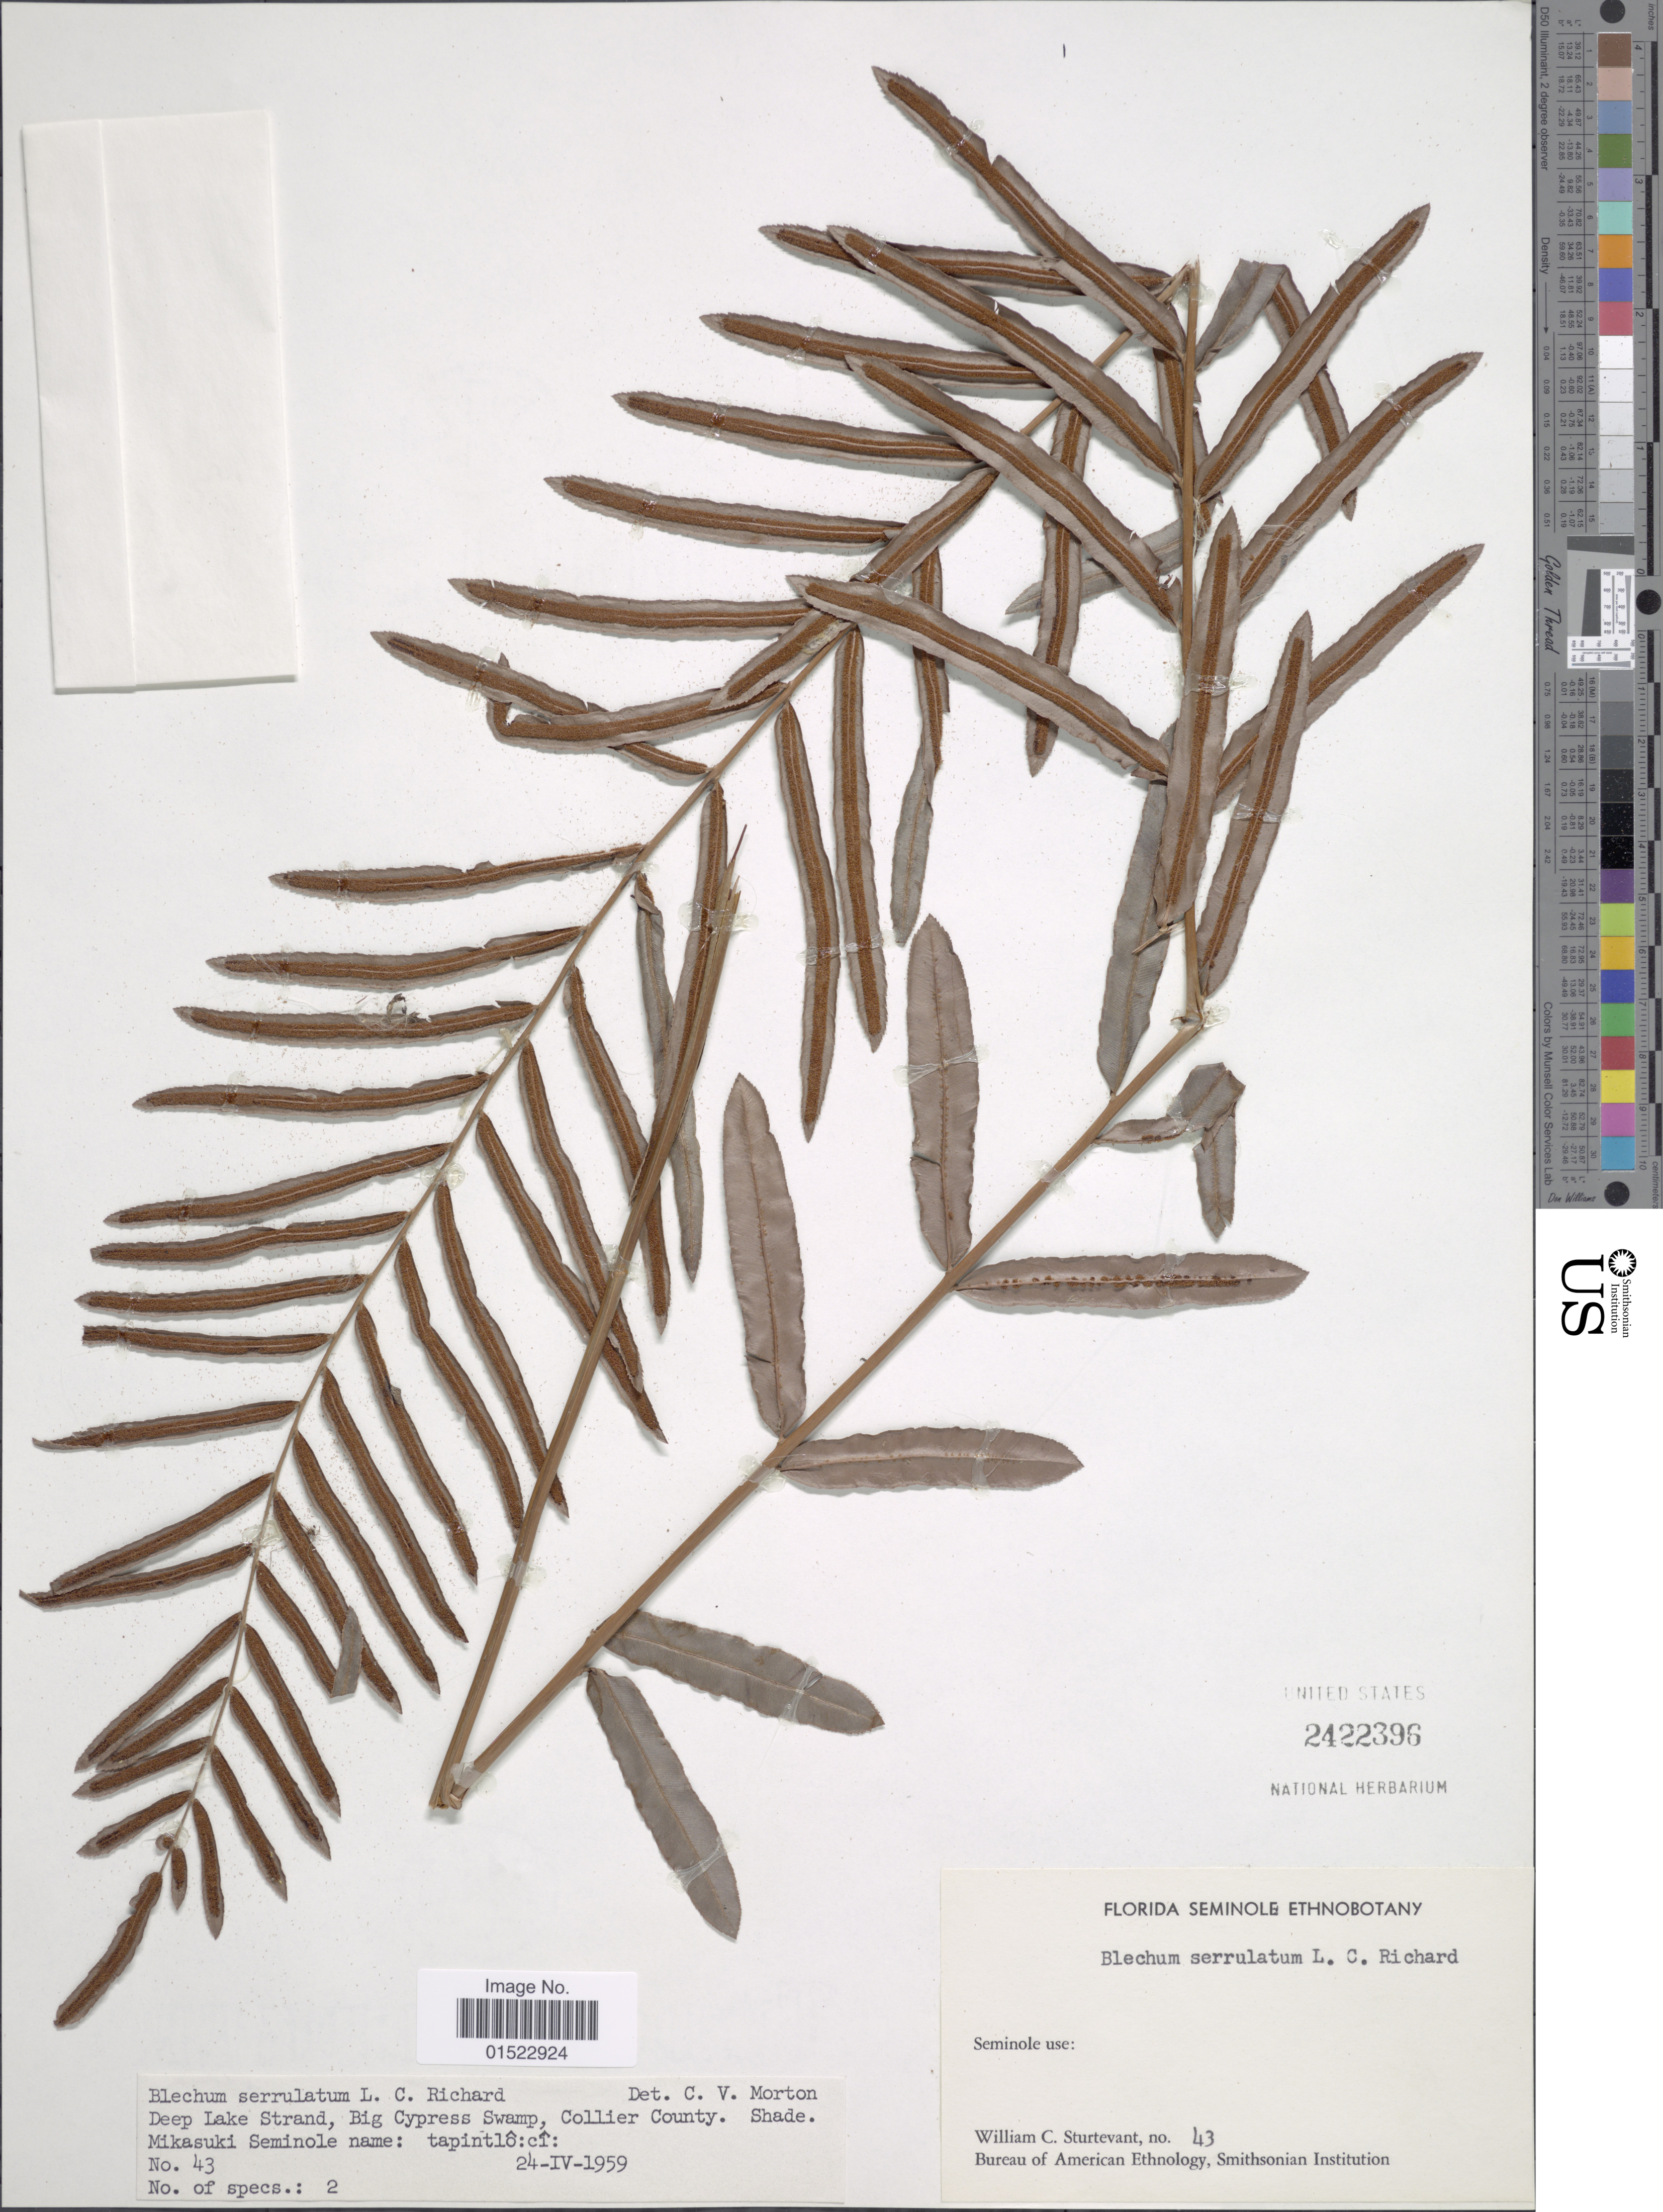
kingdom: Plantae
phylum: Tracheophyta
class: Polypodiopsida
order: Polypodiales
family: Blechnaceae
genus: Telmatoblechnum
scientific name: Telmatoblechnum serrulatum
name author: (Rich.) Perrie et al.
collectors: W. Sturtevant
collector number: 43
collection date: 1959-04-24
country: United States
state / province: Florida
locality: Seminole Ethnobotany, Deep Lake Strand, Big Cypress Swamp, Collier County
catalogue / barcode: US 2422396